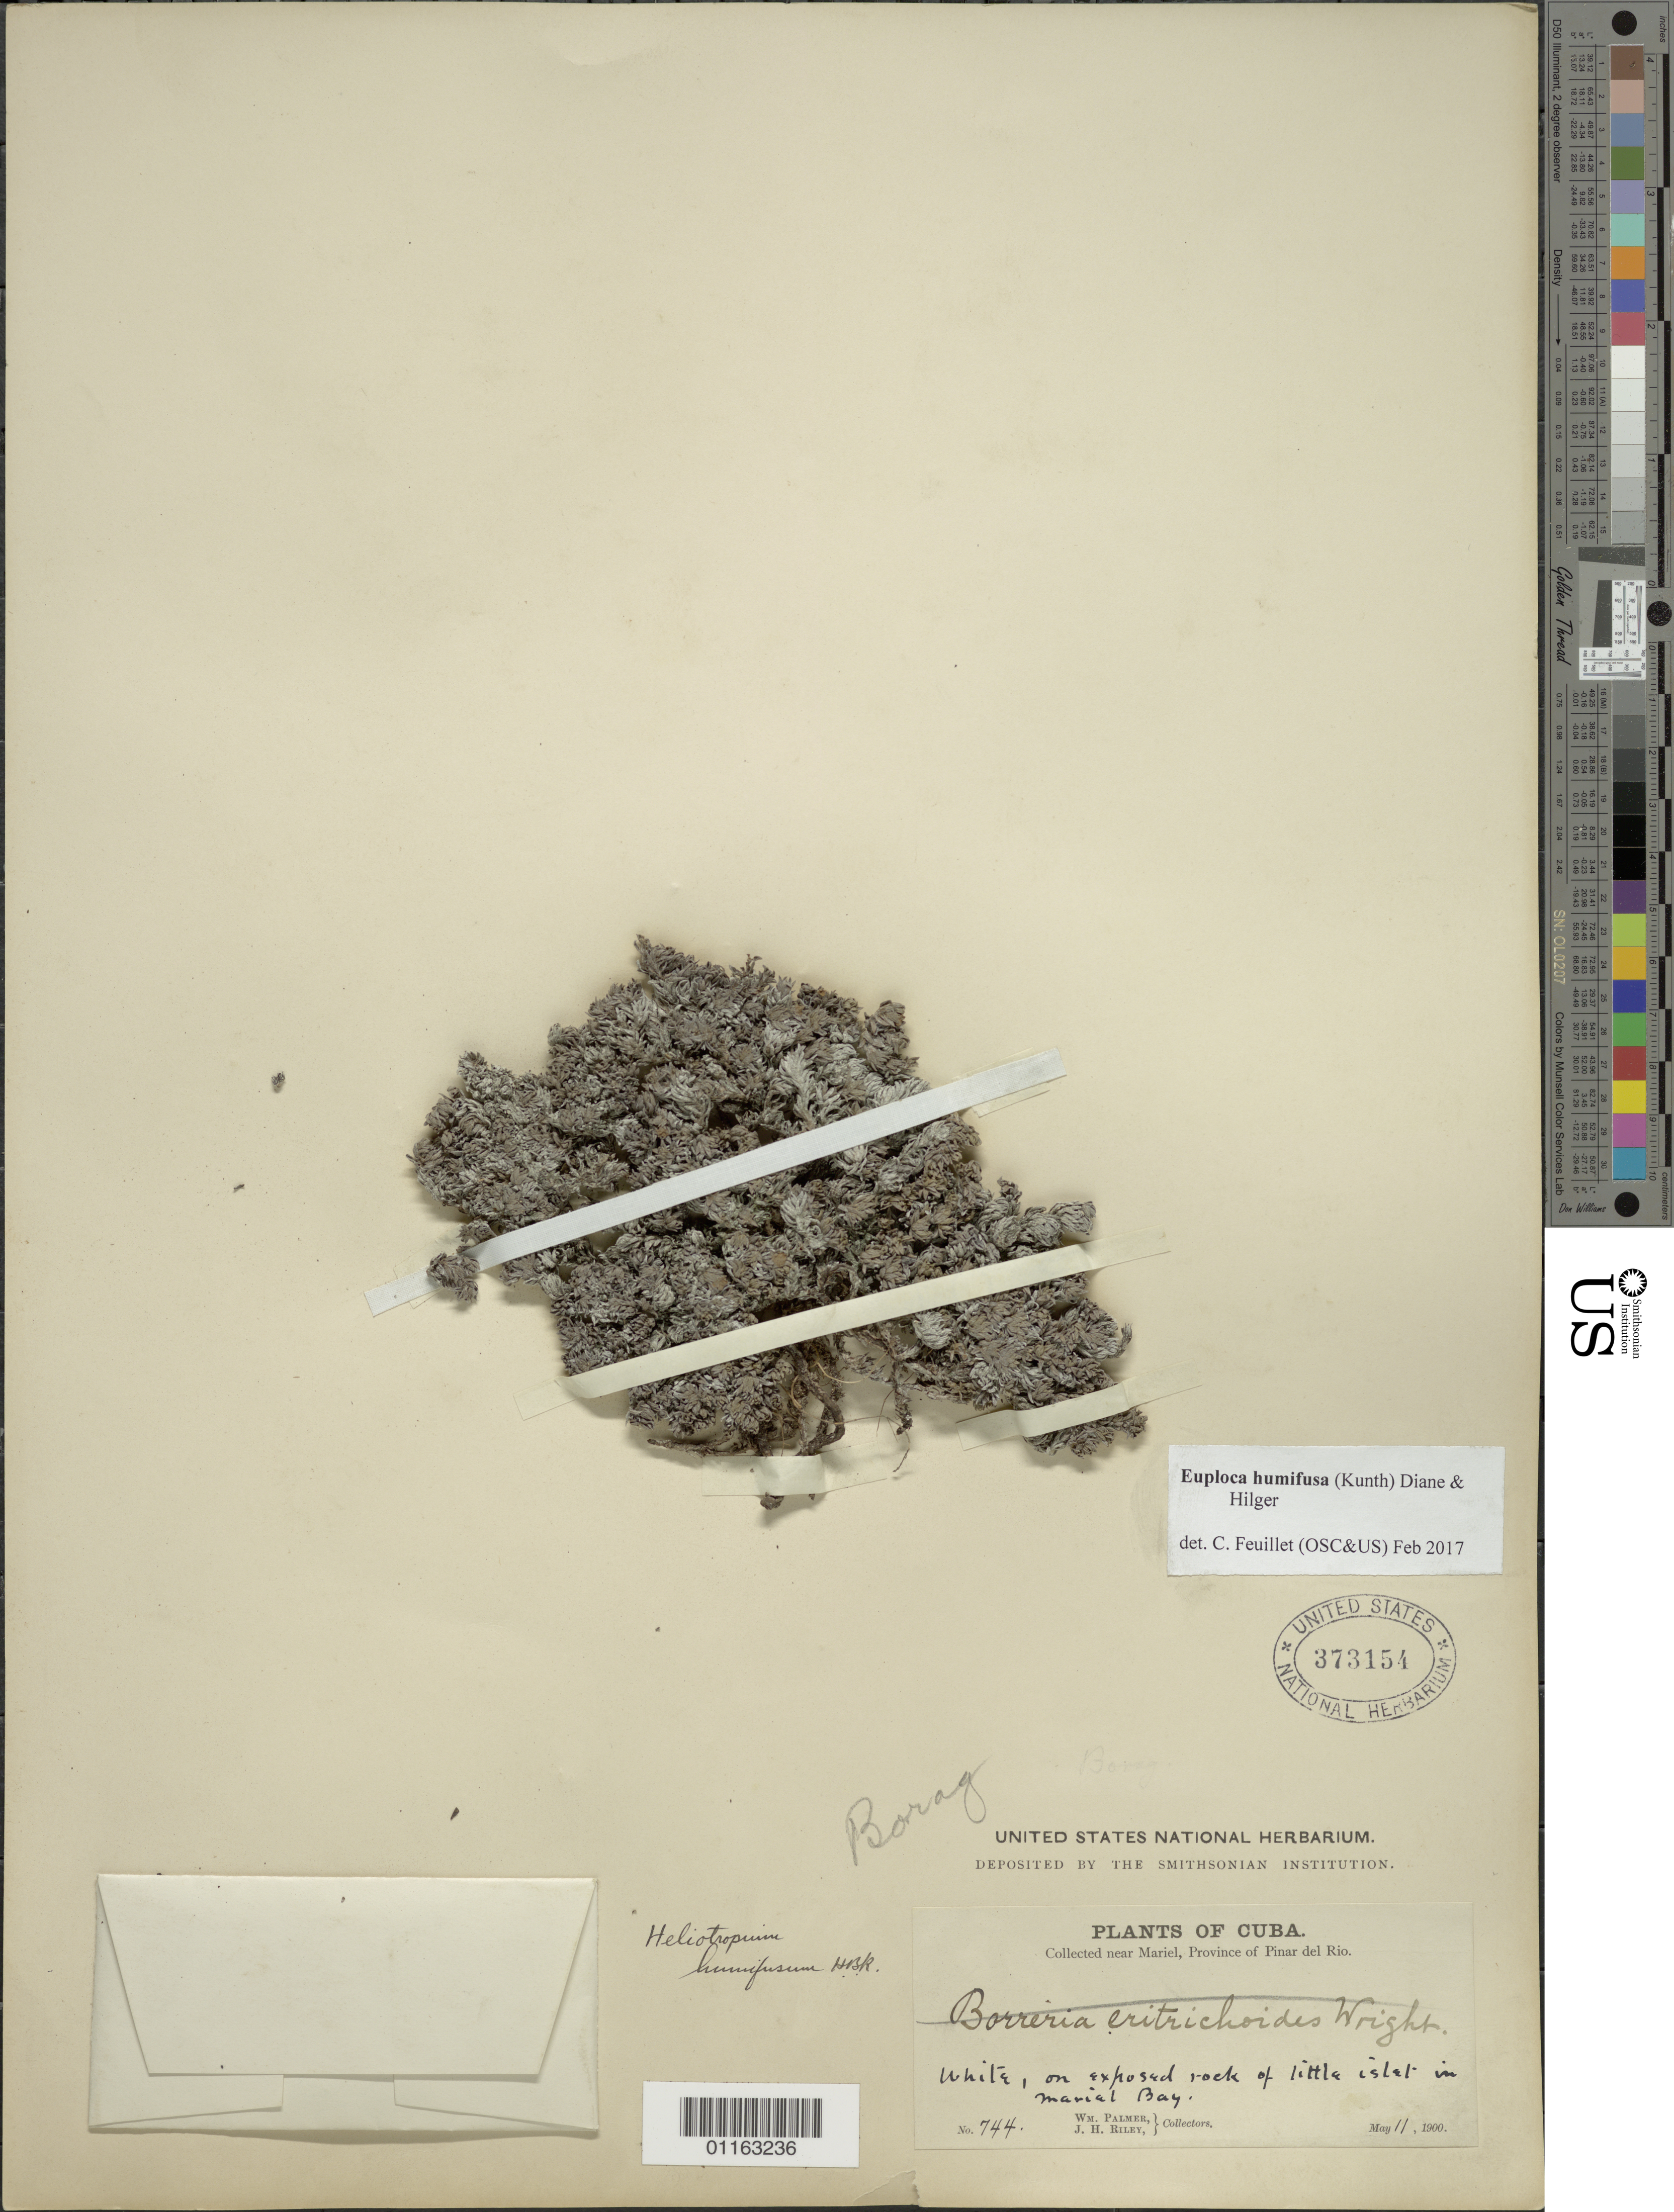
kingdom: Plantae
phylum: Tracheophyta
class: Magnoliopsida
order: Boraginales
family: Heliotropiaceae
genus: Euploca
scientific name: Euploca humifusa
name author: (Kunth) Diane & Hilger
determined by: Feuillet, C.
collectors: W. Palmer & J. H. Riley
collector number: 744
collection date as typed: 11 May 1900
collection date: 1900-05-11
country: Cuba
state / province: Pinar del Rio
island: Cuba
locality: Mariel, on exposed rock of little islet in Mariel Bay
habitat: On exposed rock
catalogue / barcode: US 373154